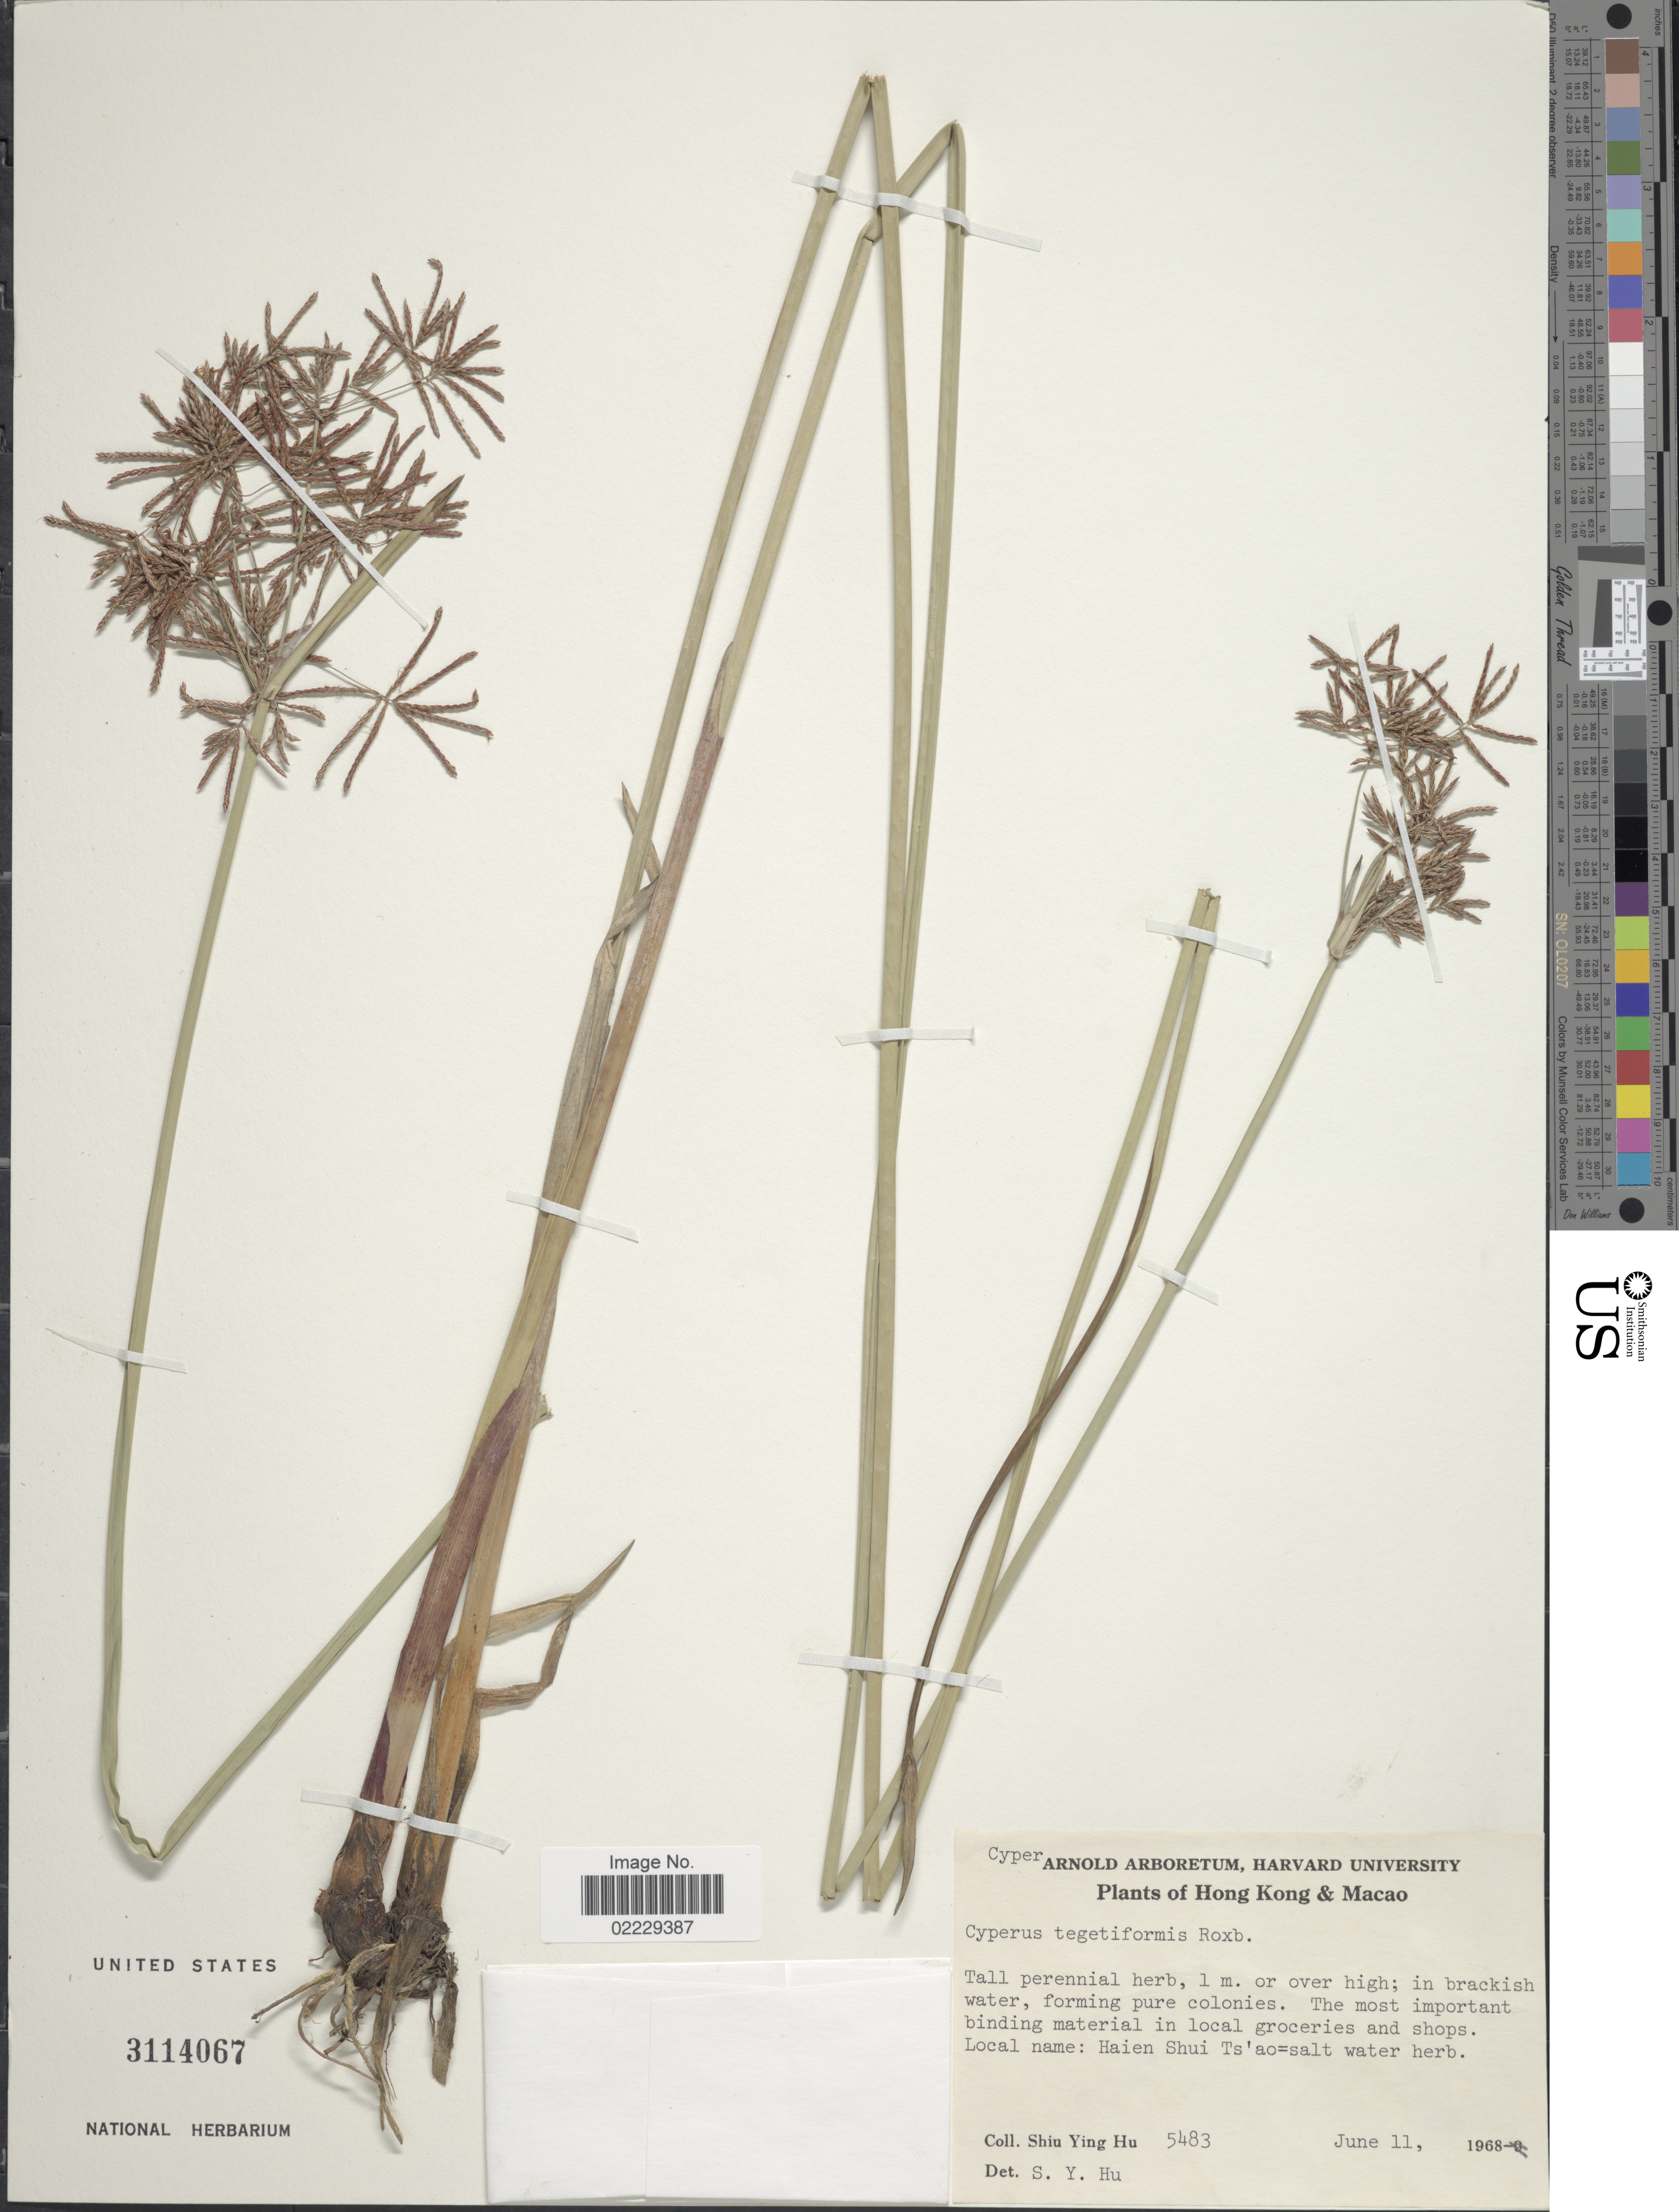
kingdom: Plantae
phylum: Tracheophyta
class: Liliopsida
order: Poales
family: Cyperaceae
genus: Cyperus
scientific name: Cyperus malaccensis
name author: Lam.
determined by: Strong, Mark T., (BOT), Smithsonian Institution - National Museum of Natural History (UNITED STATES)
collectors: S. Y. Hu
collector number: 5483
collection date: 1968-06-11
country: China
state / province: Hong Kong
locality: Hong Kong & Macao,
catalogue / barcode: US 3114067